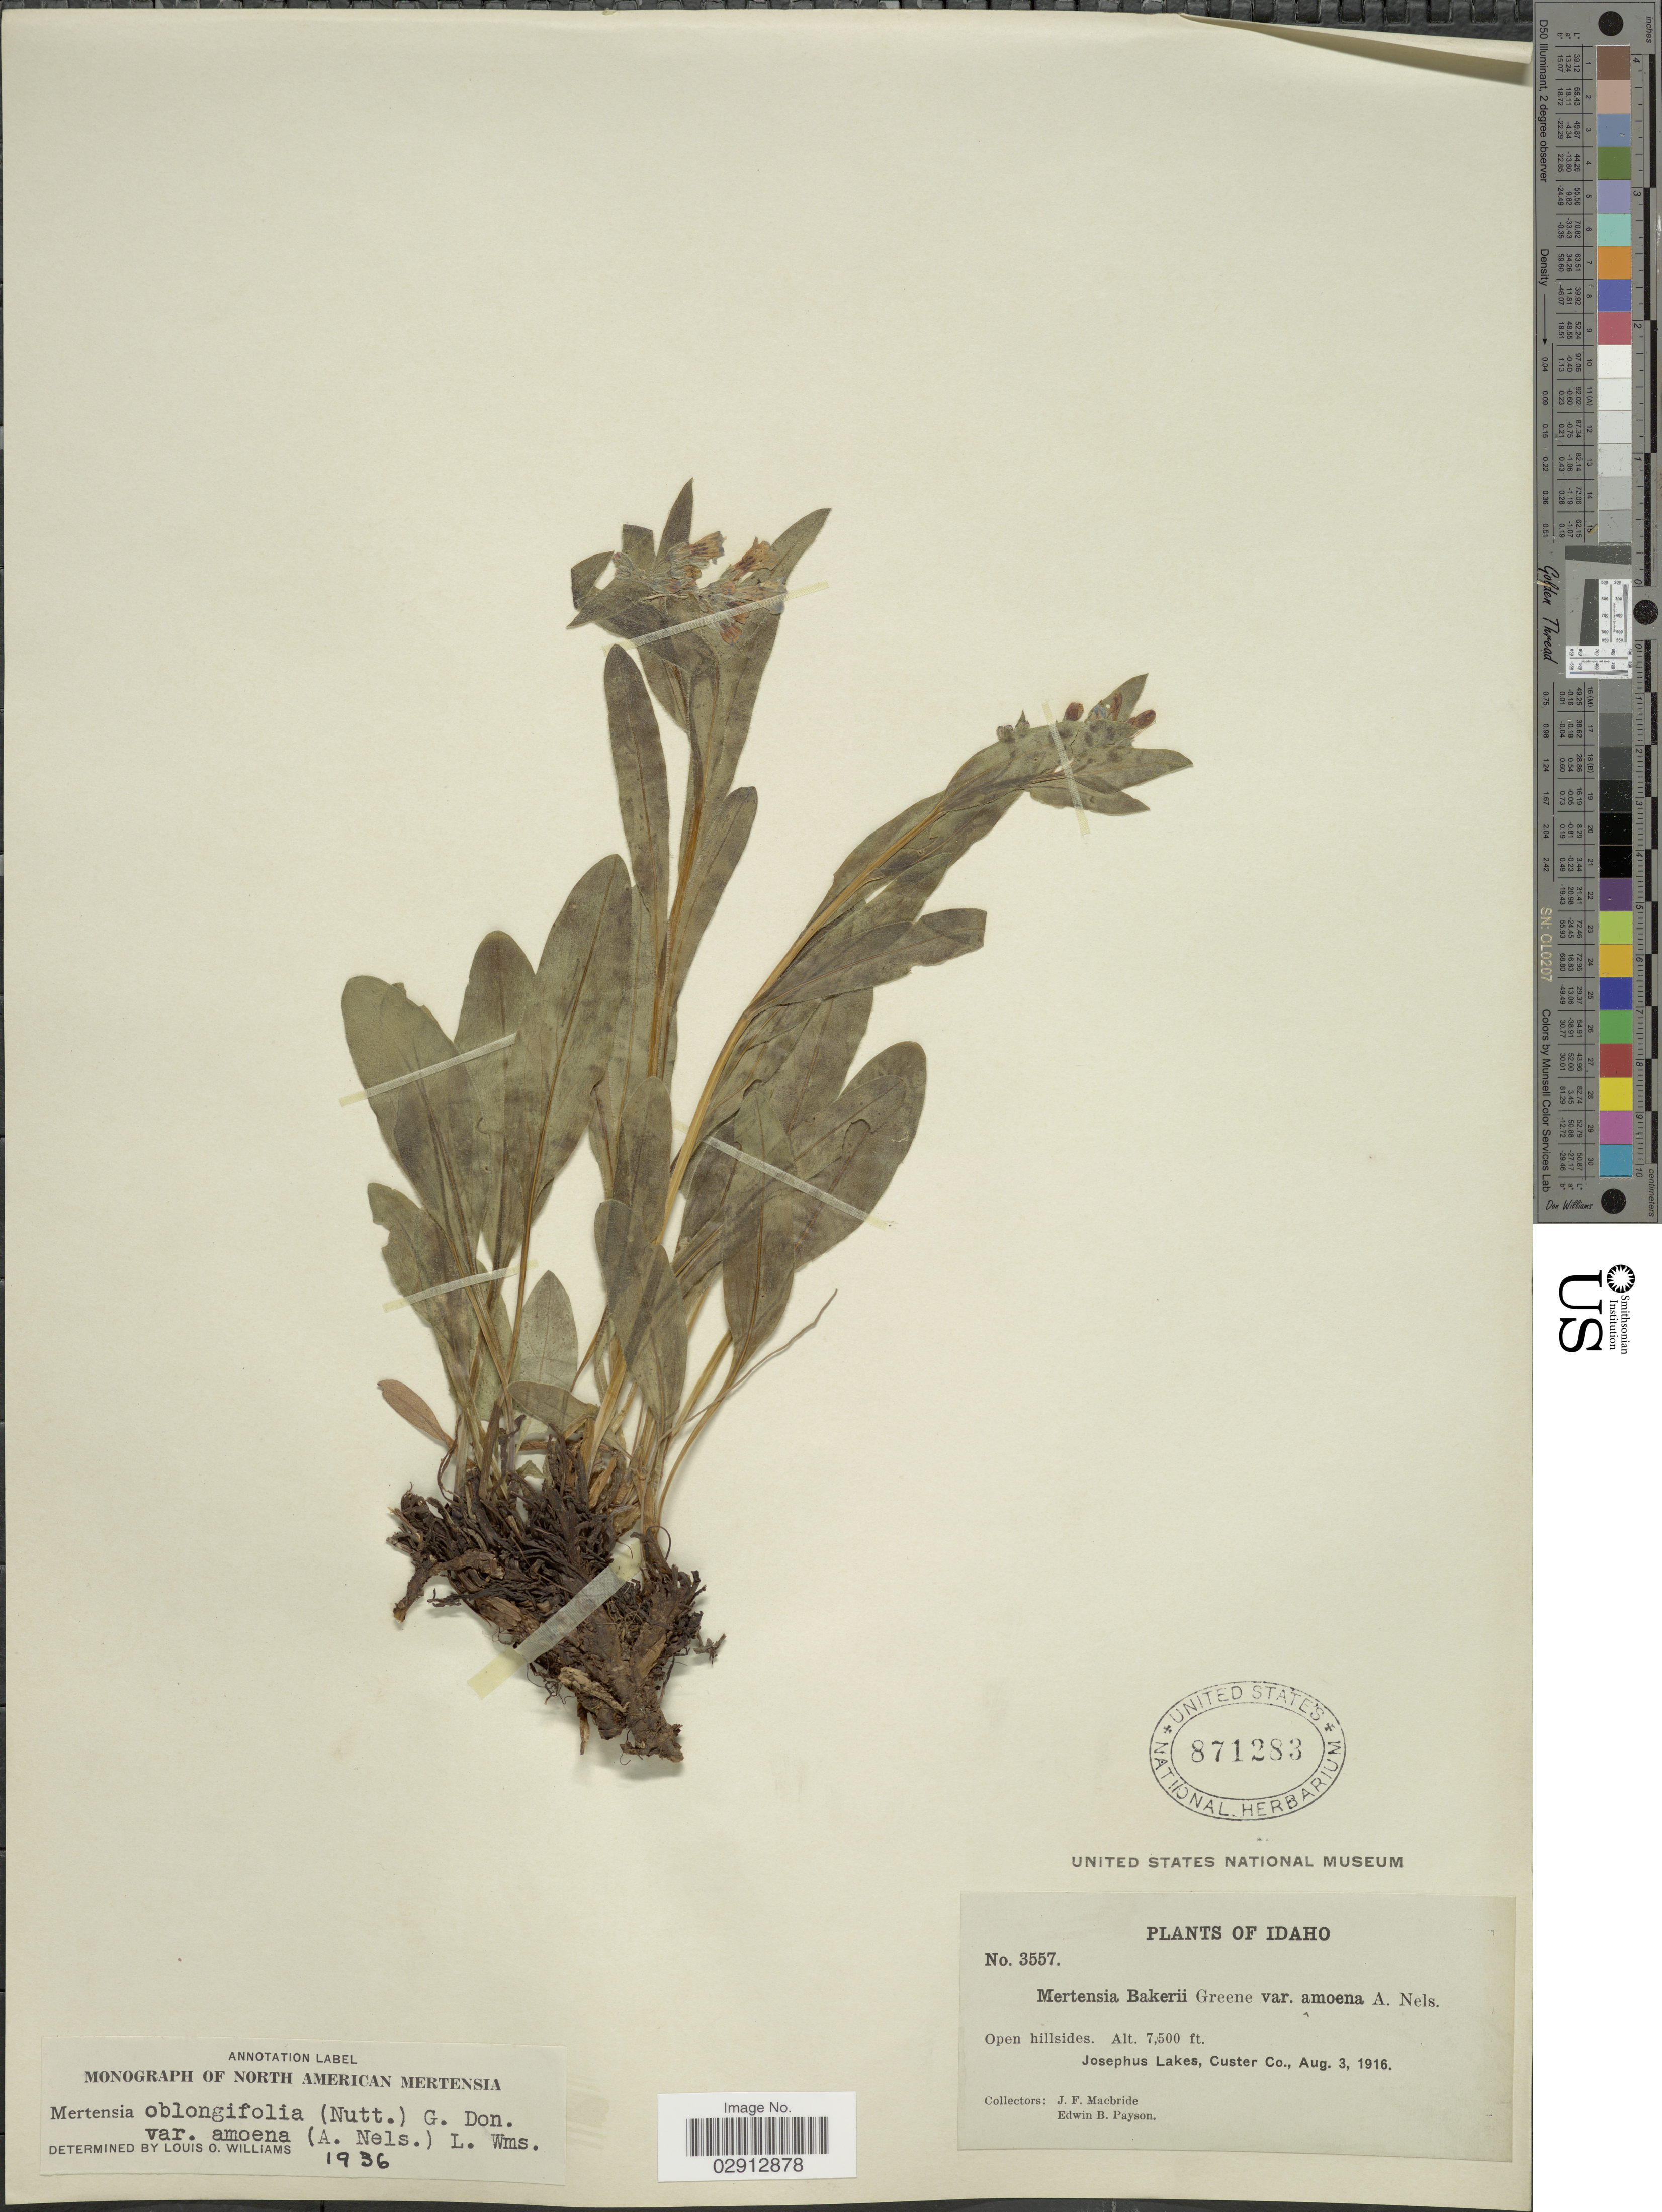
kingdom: Plantae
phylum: Tracheophyta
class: Magnoliopsida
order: Boraginales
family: Boraginaceae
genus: Mertensia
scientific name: Mertensia oblongifolia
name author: (Nutt.) G. Don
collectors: J. F. Macbride & E. B. Payson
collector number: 3557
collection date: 1916-08-03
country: United States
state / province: Idaho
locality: Josephus Lakes, Custer Co.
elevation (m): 2286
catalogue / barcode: US 871283